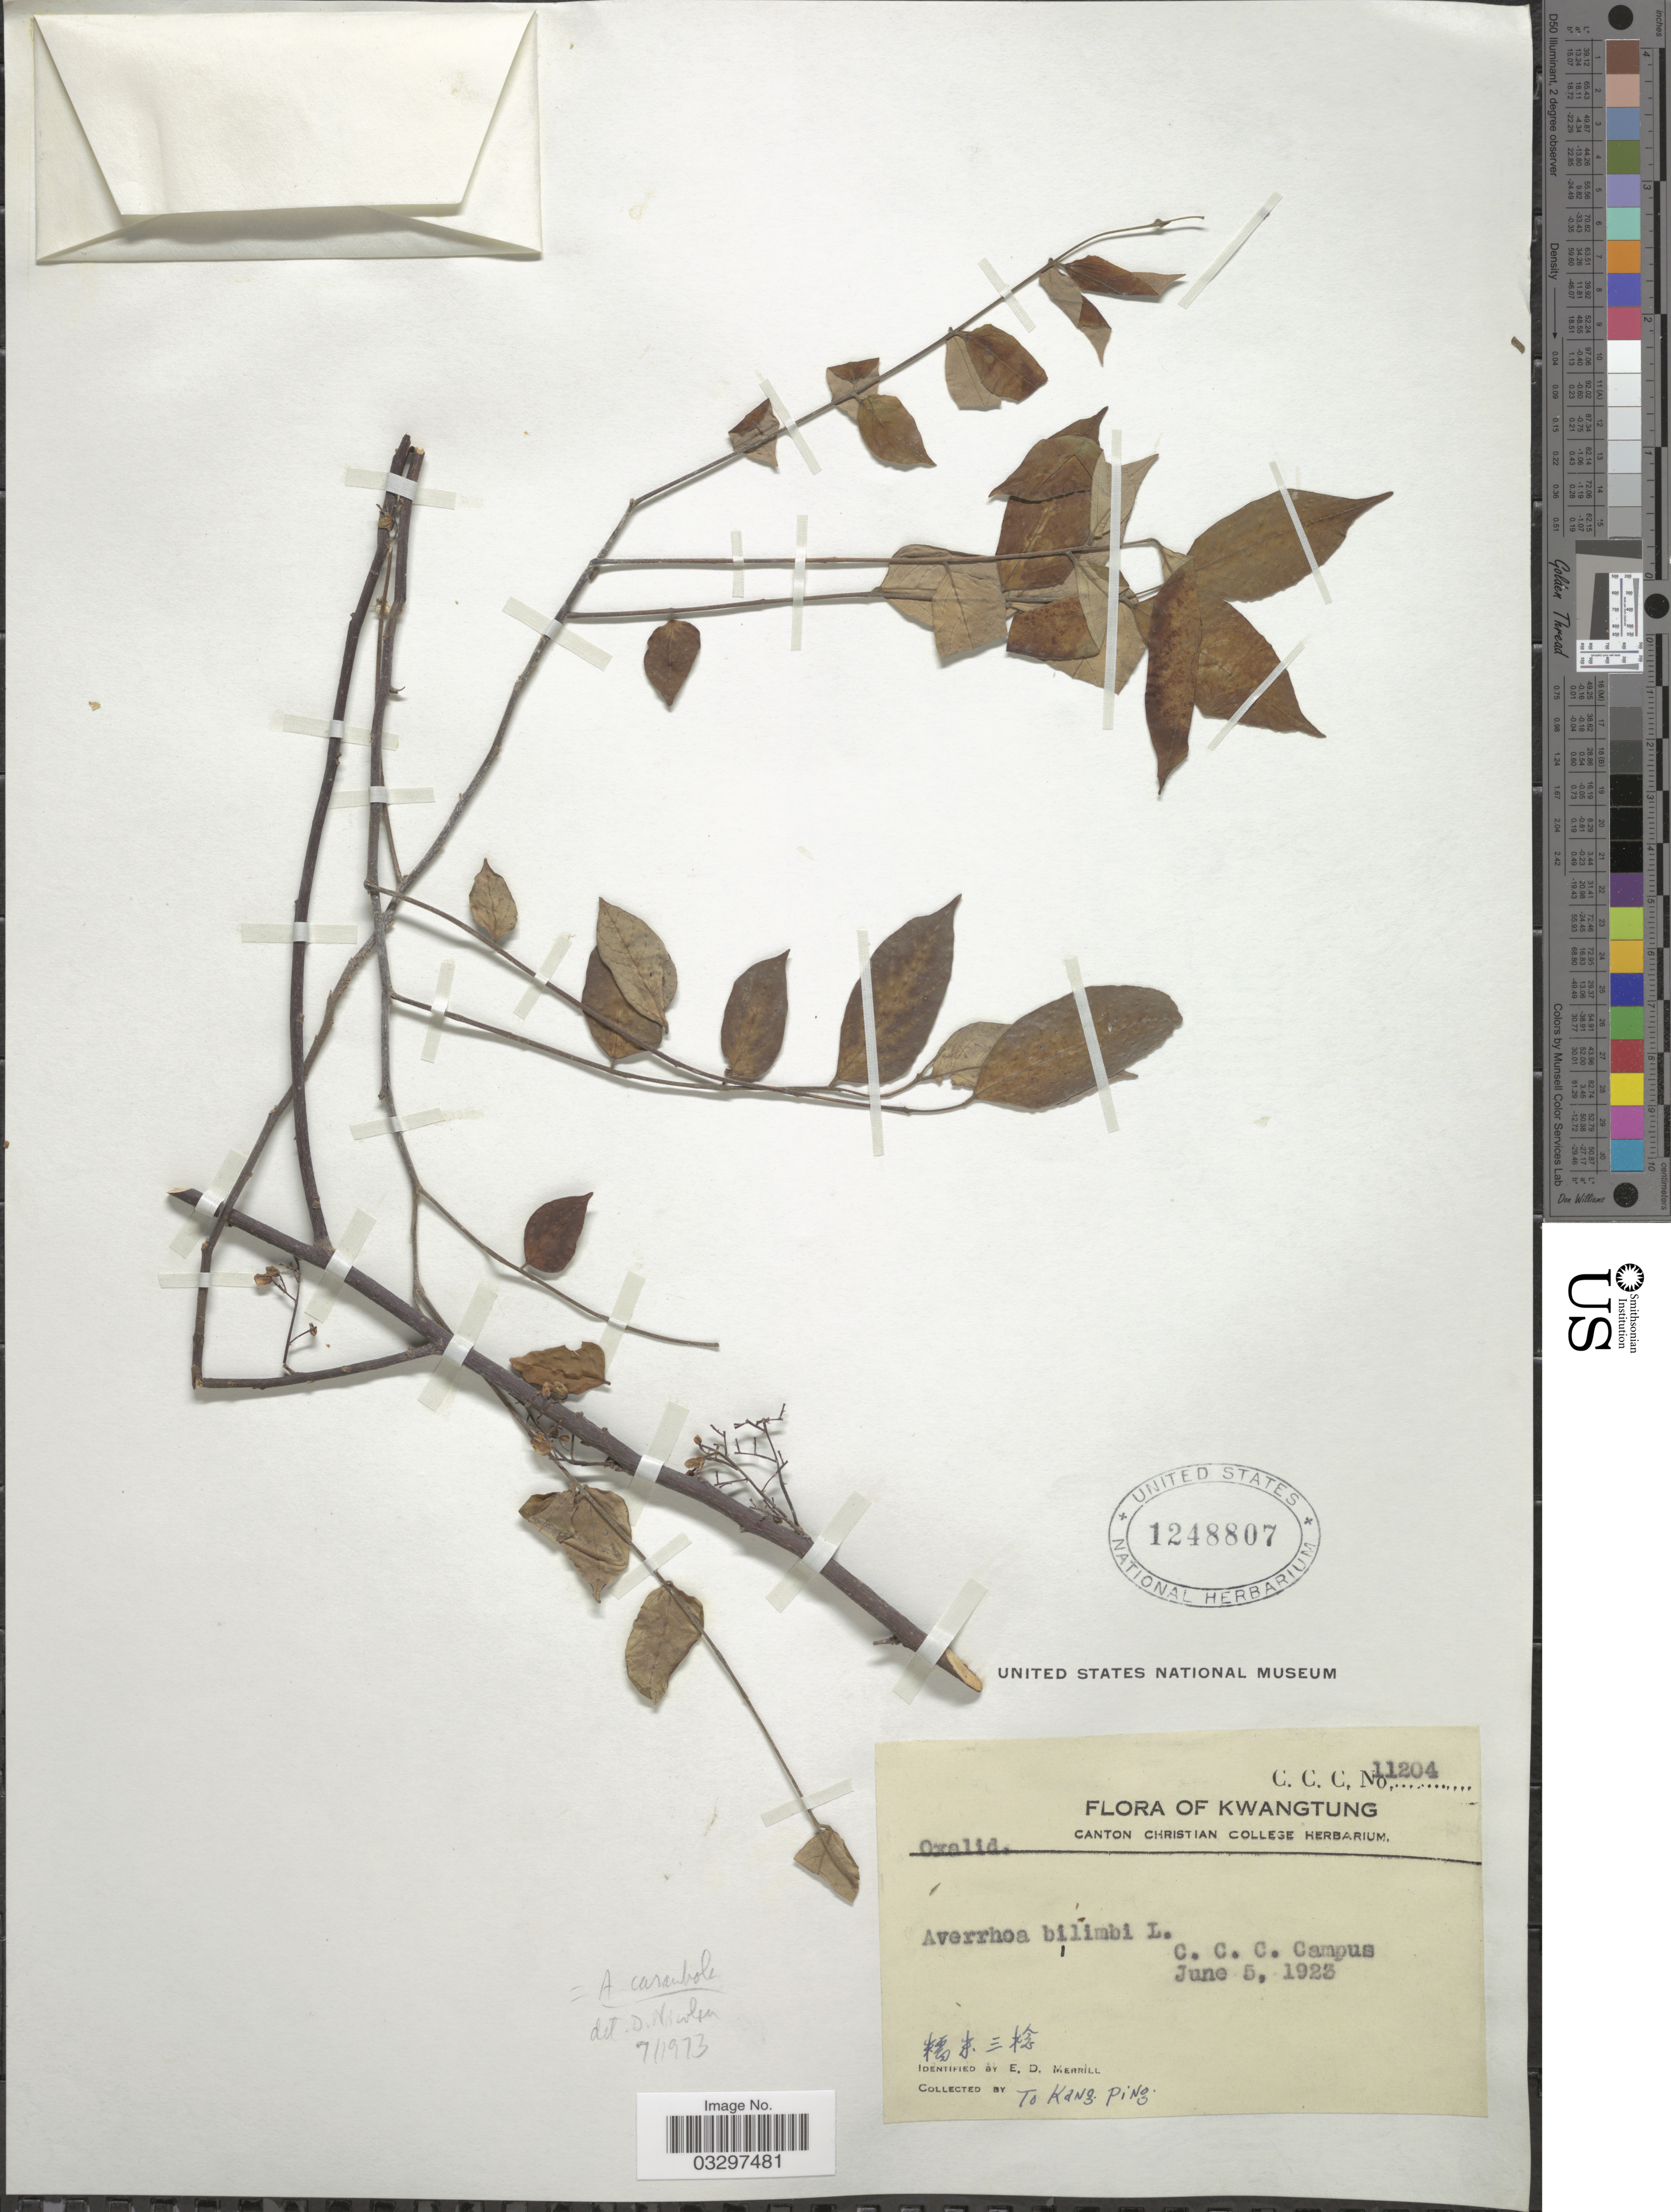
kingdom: Plantae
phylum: Tracheophyta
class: Magnoliopsida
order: Oxalidales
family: Oxalidaceae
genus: Averrhoa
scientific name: Averrhoa carambola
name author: L.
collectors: T. Ping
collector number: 11204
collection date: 1923-06-05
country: China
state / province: Guangdong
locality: Kwangtung. C.C.C. Campus.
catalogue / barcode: US 1248807